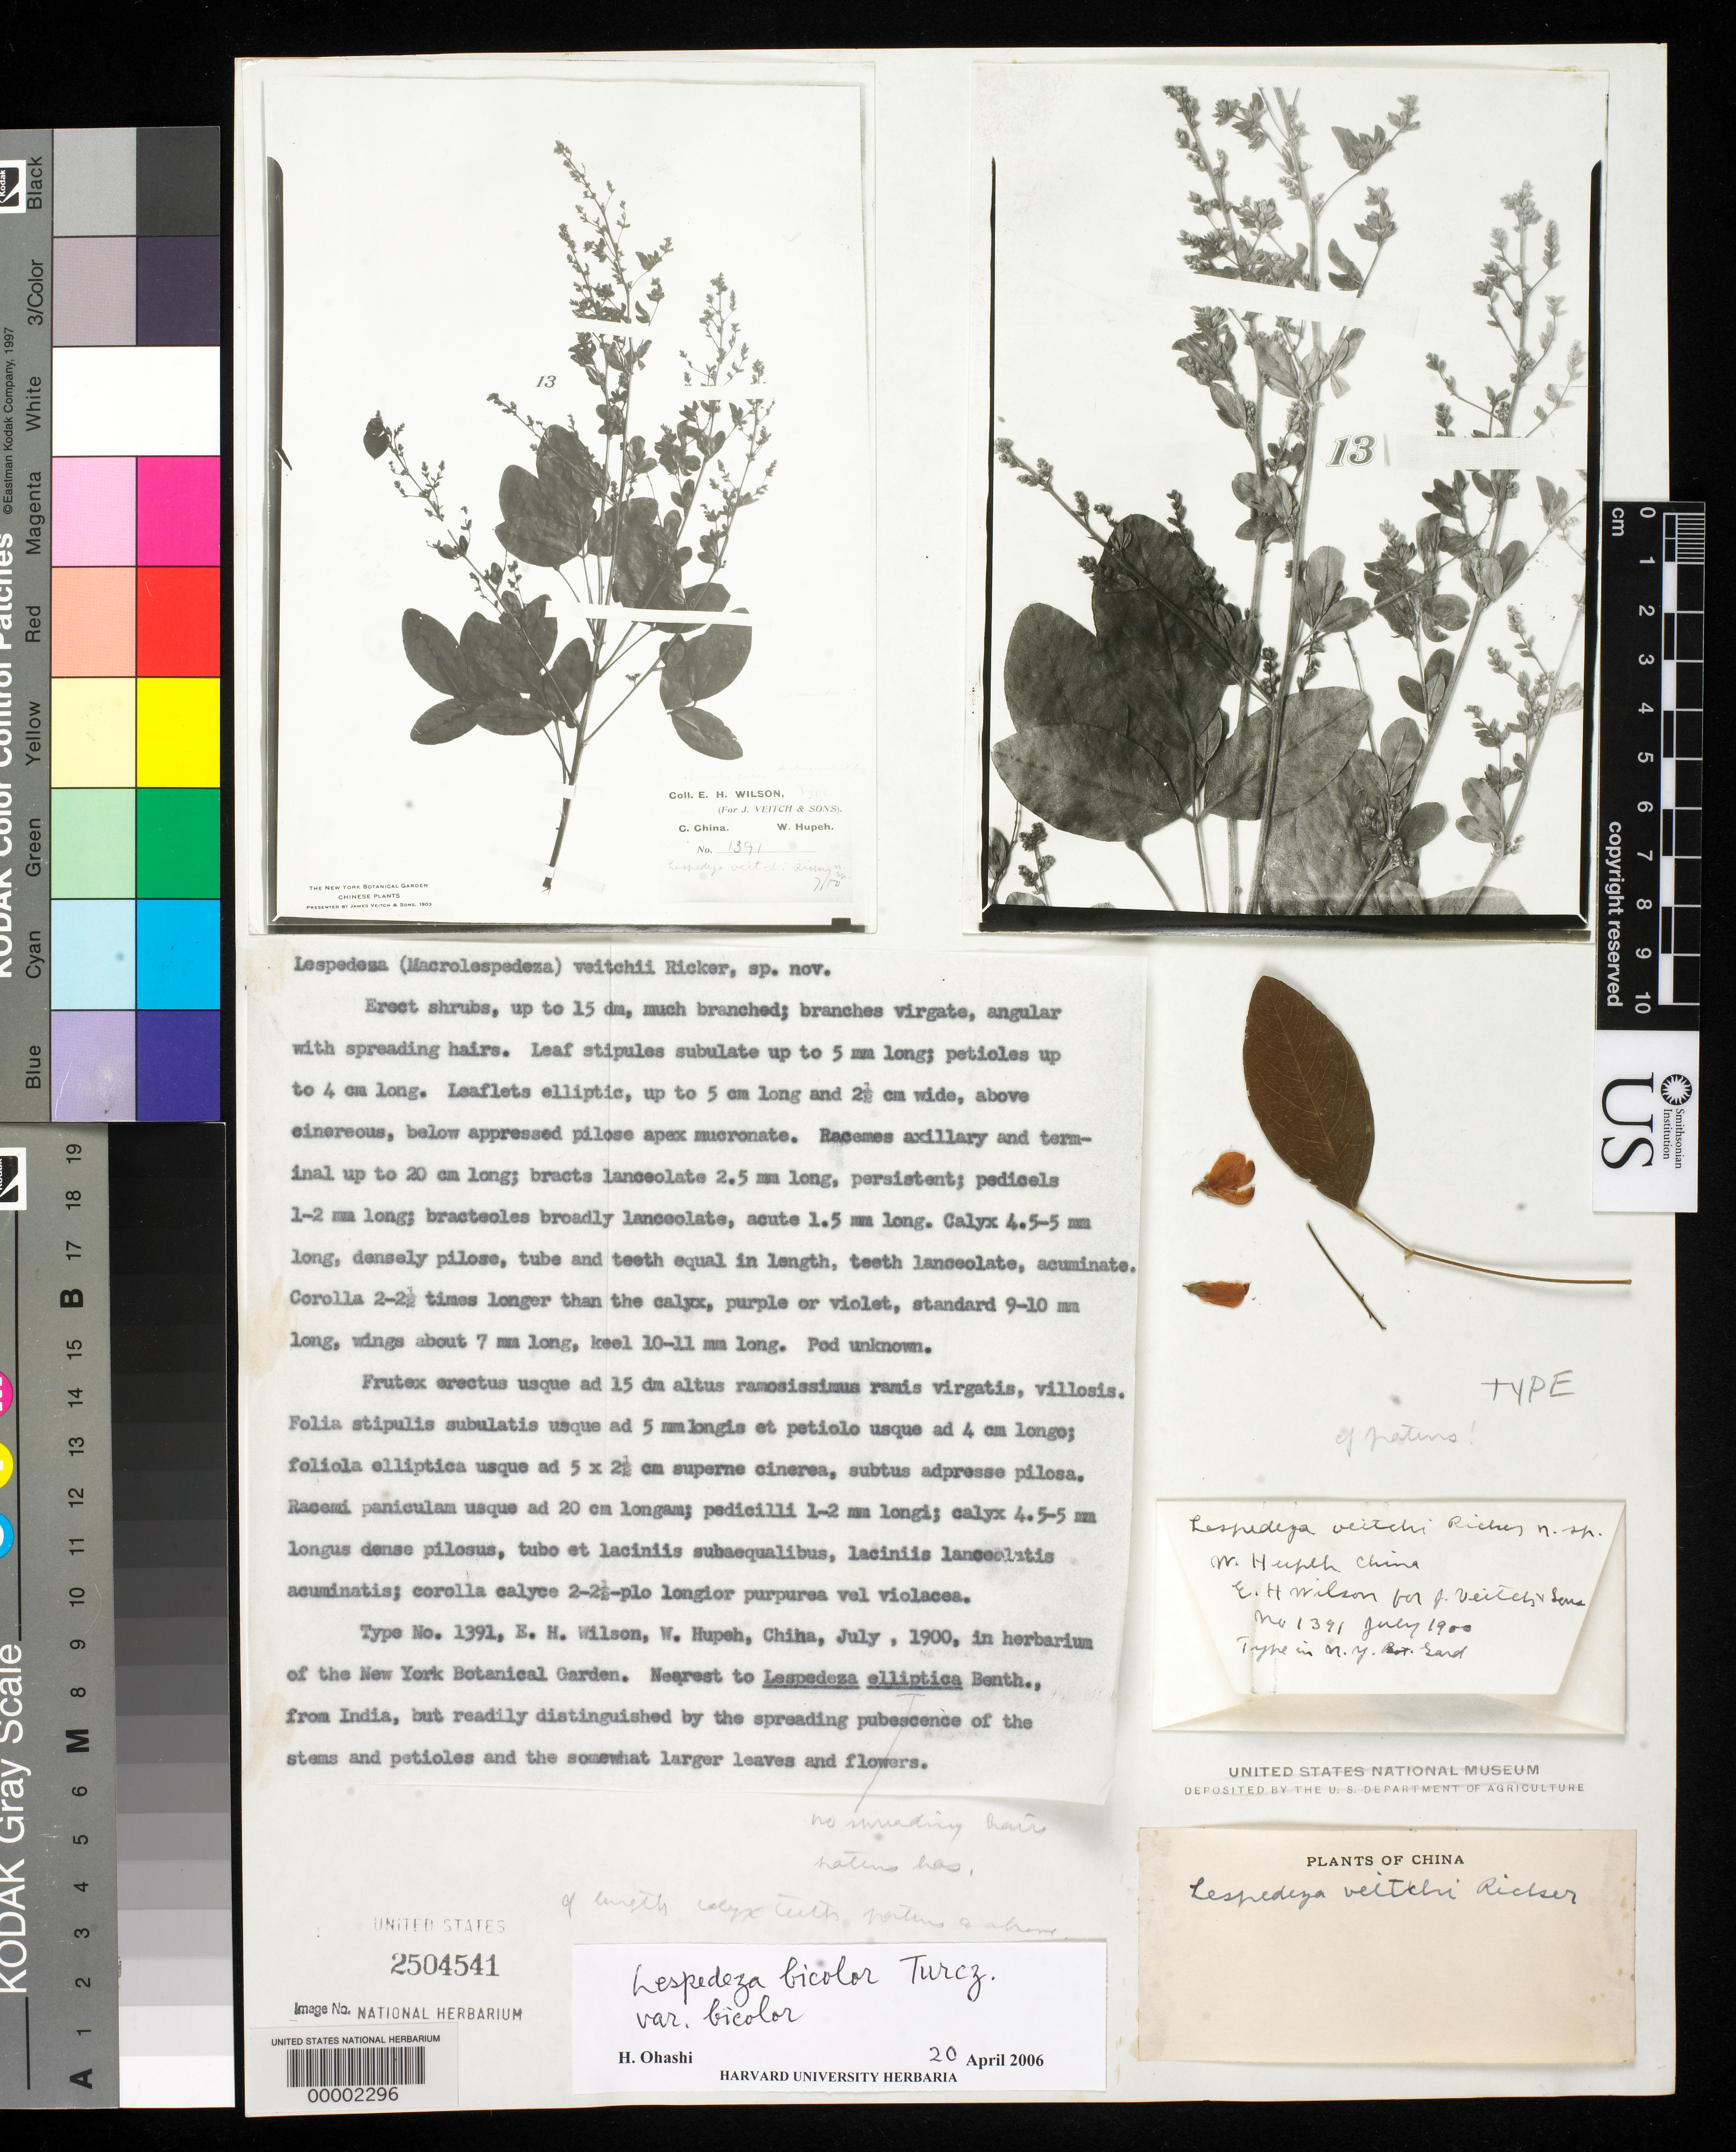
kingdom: Plantae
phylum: Tracheophyta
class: Magnoliopsida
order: Fabales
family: Fabaceae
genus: Lespedeza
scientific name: Lespedeza veitchii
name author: Ricker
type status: Type Fragment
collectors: E. H. Wilson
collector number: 1391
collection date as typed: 1900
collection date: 1900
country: China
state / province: Hubei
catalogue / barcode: US 2504541